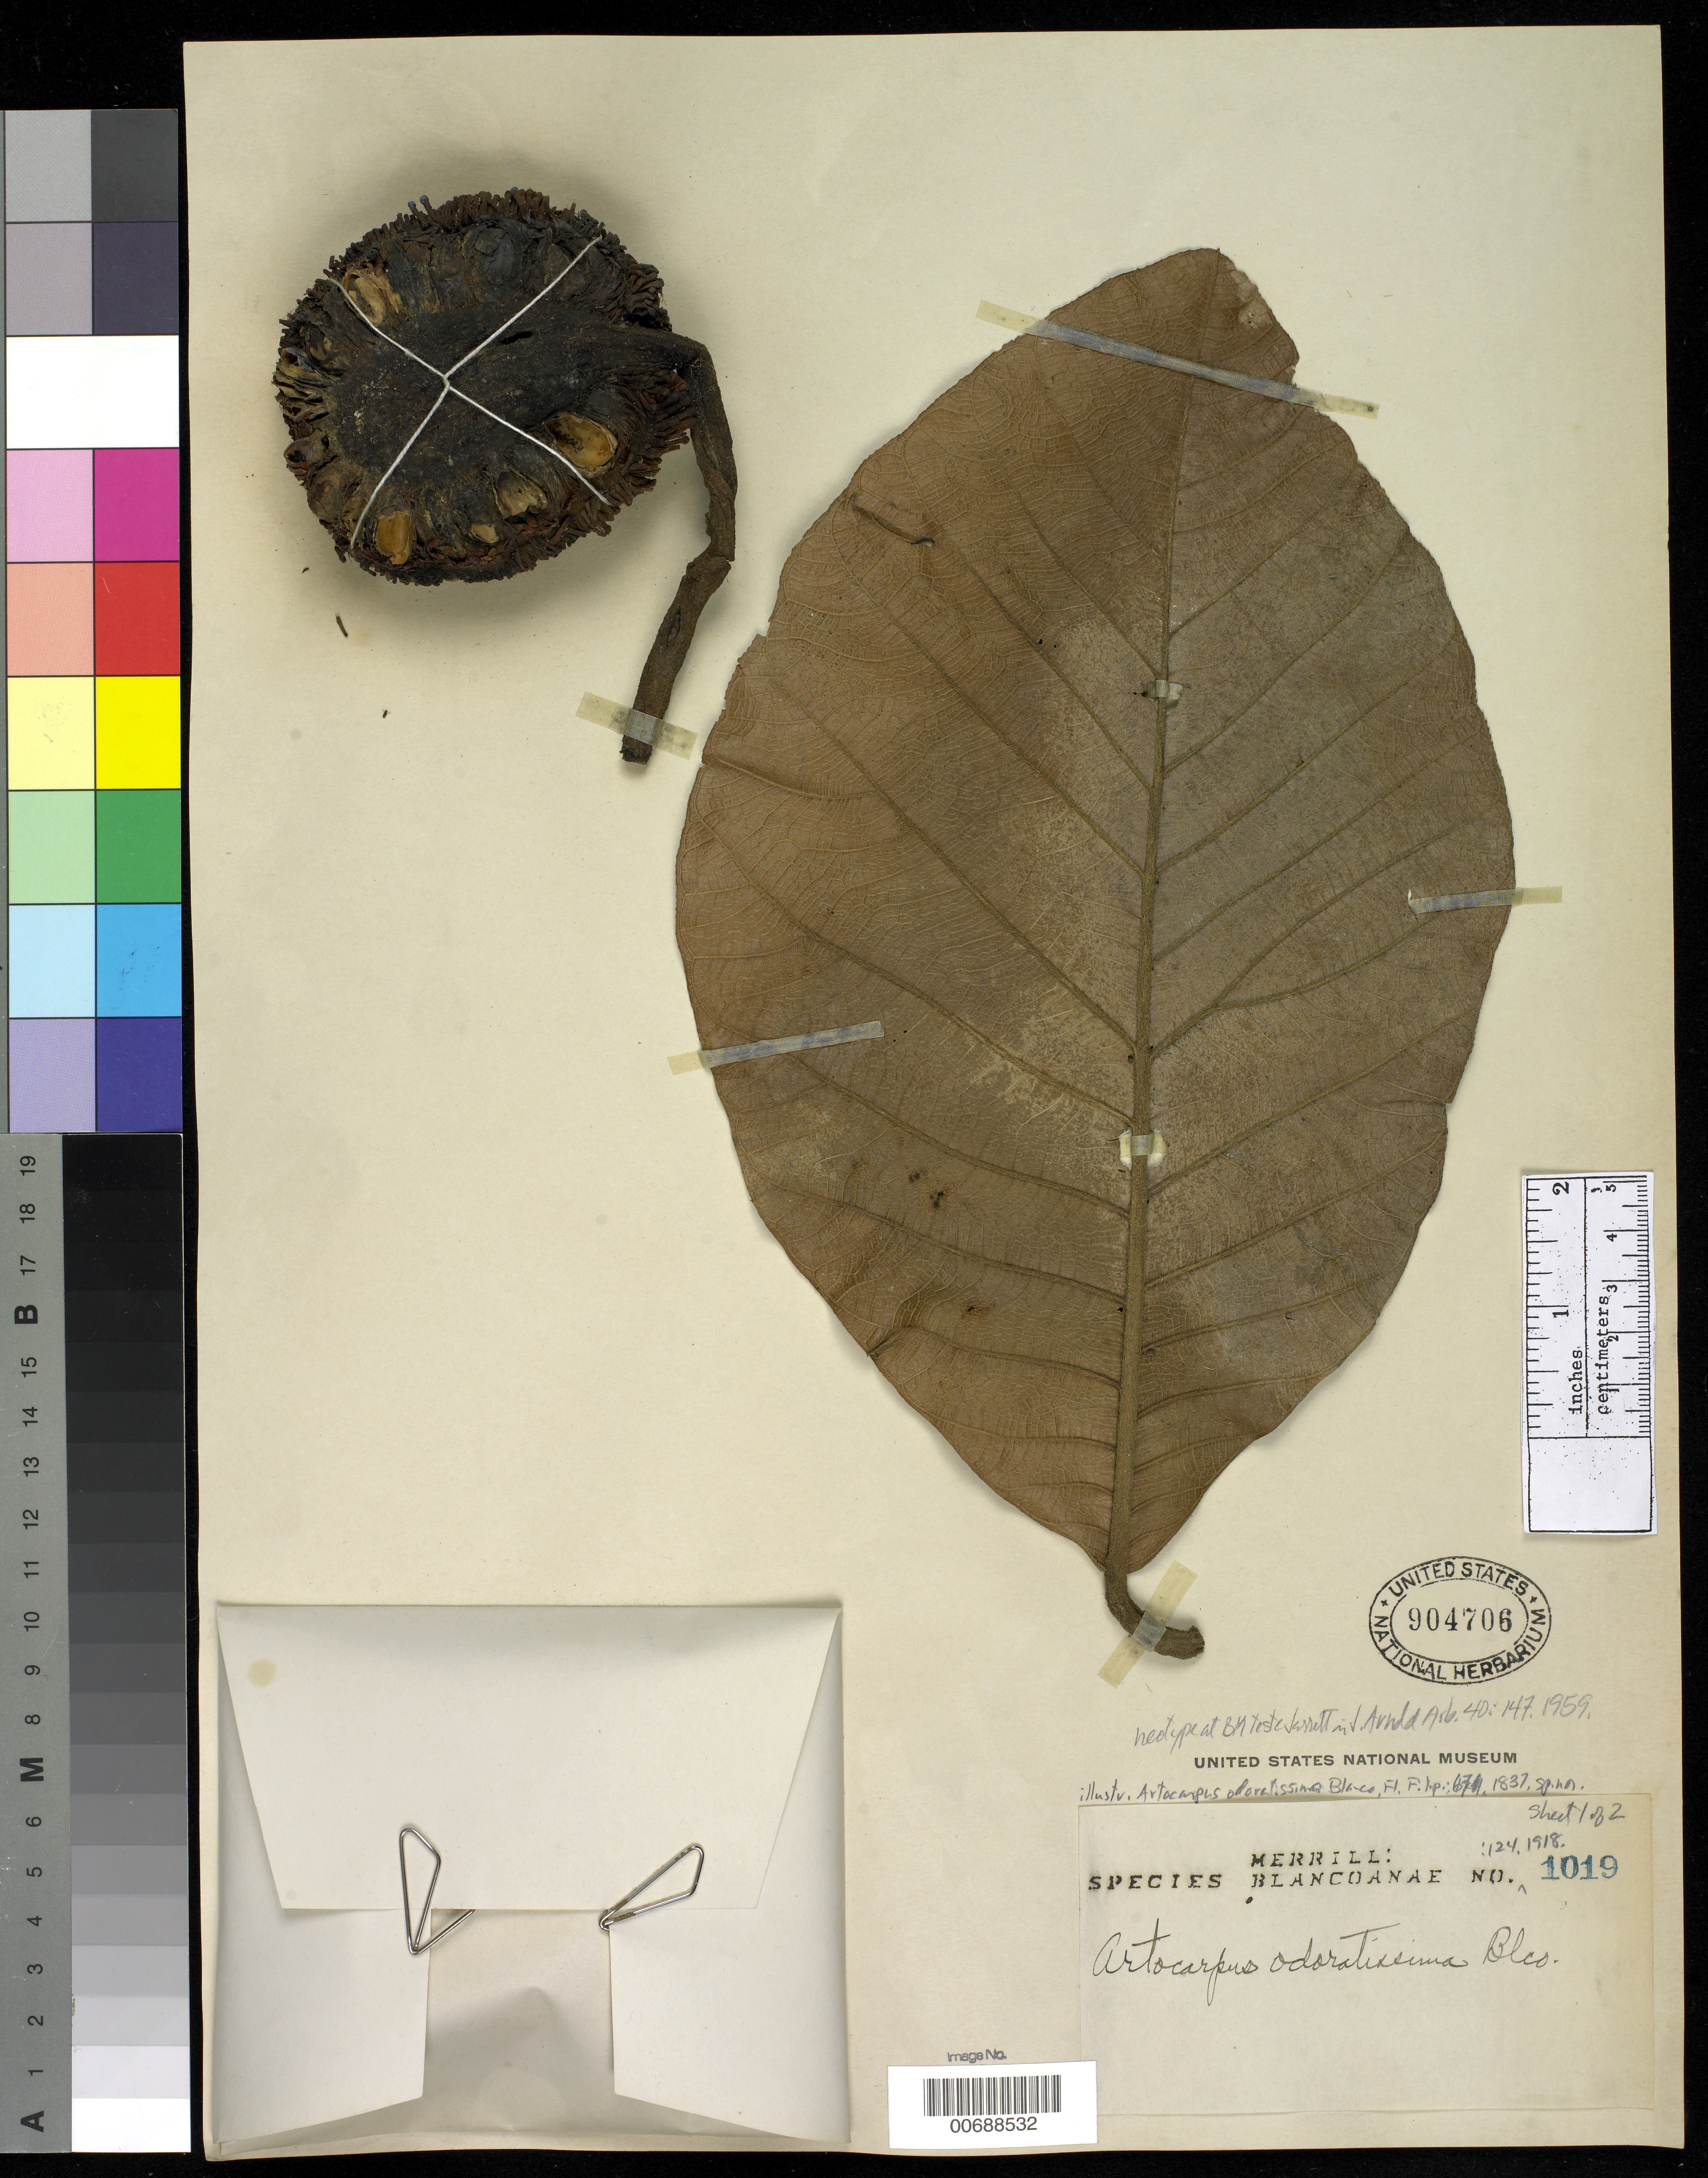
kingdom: Plantae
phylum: Tracheophyta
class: Magnoliopsida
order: Rosales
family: Moraceae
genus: Artocarpus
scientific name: Artocarpus odoratissimus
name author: Blanco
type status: Isoneotype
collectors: E. D. Merrill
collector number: Sp. Blancoan. 1019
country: Philippines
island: Mindoro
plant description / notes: Cited by Merrill in Sp. Blancoan. 124 (1918).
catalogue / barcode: US 904706